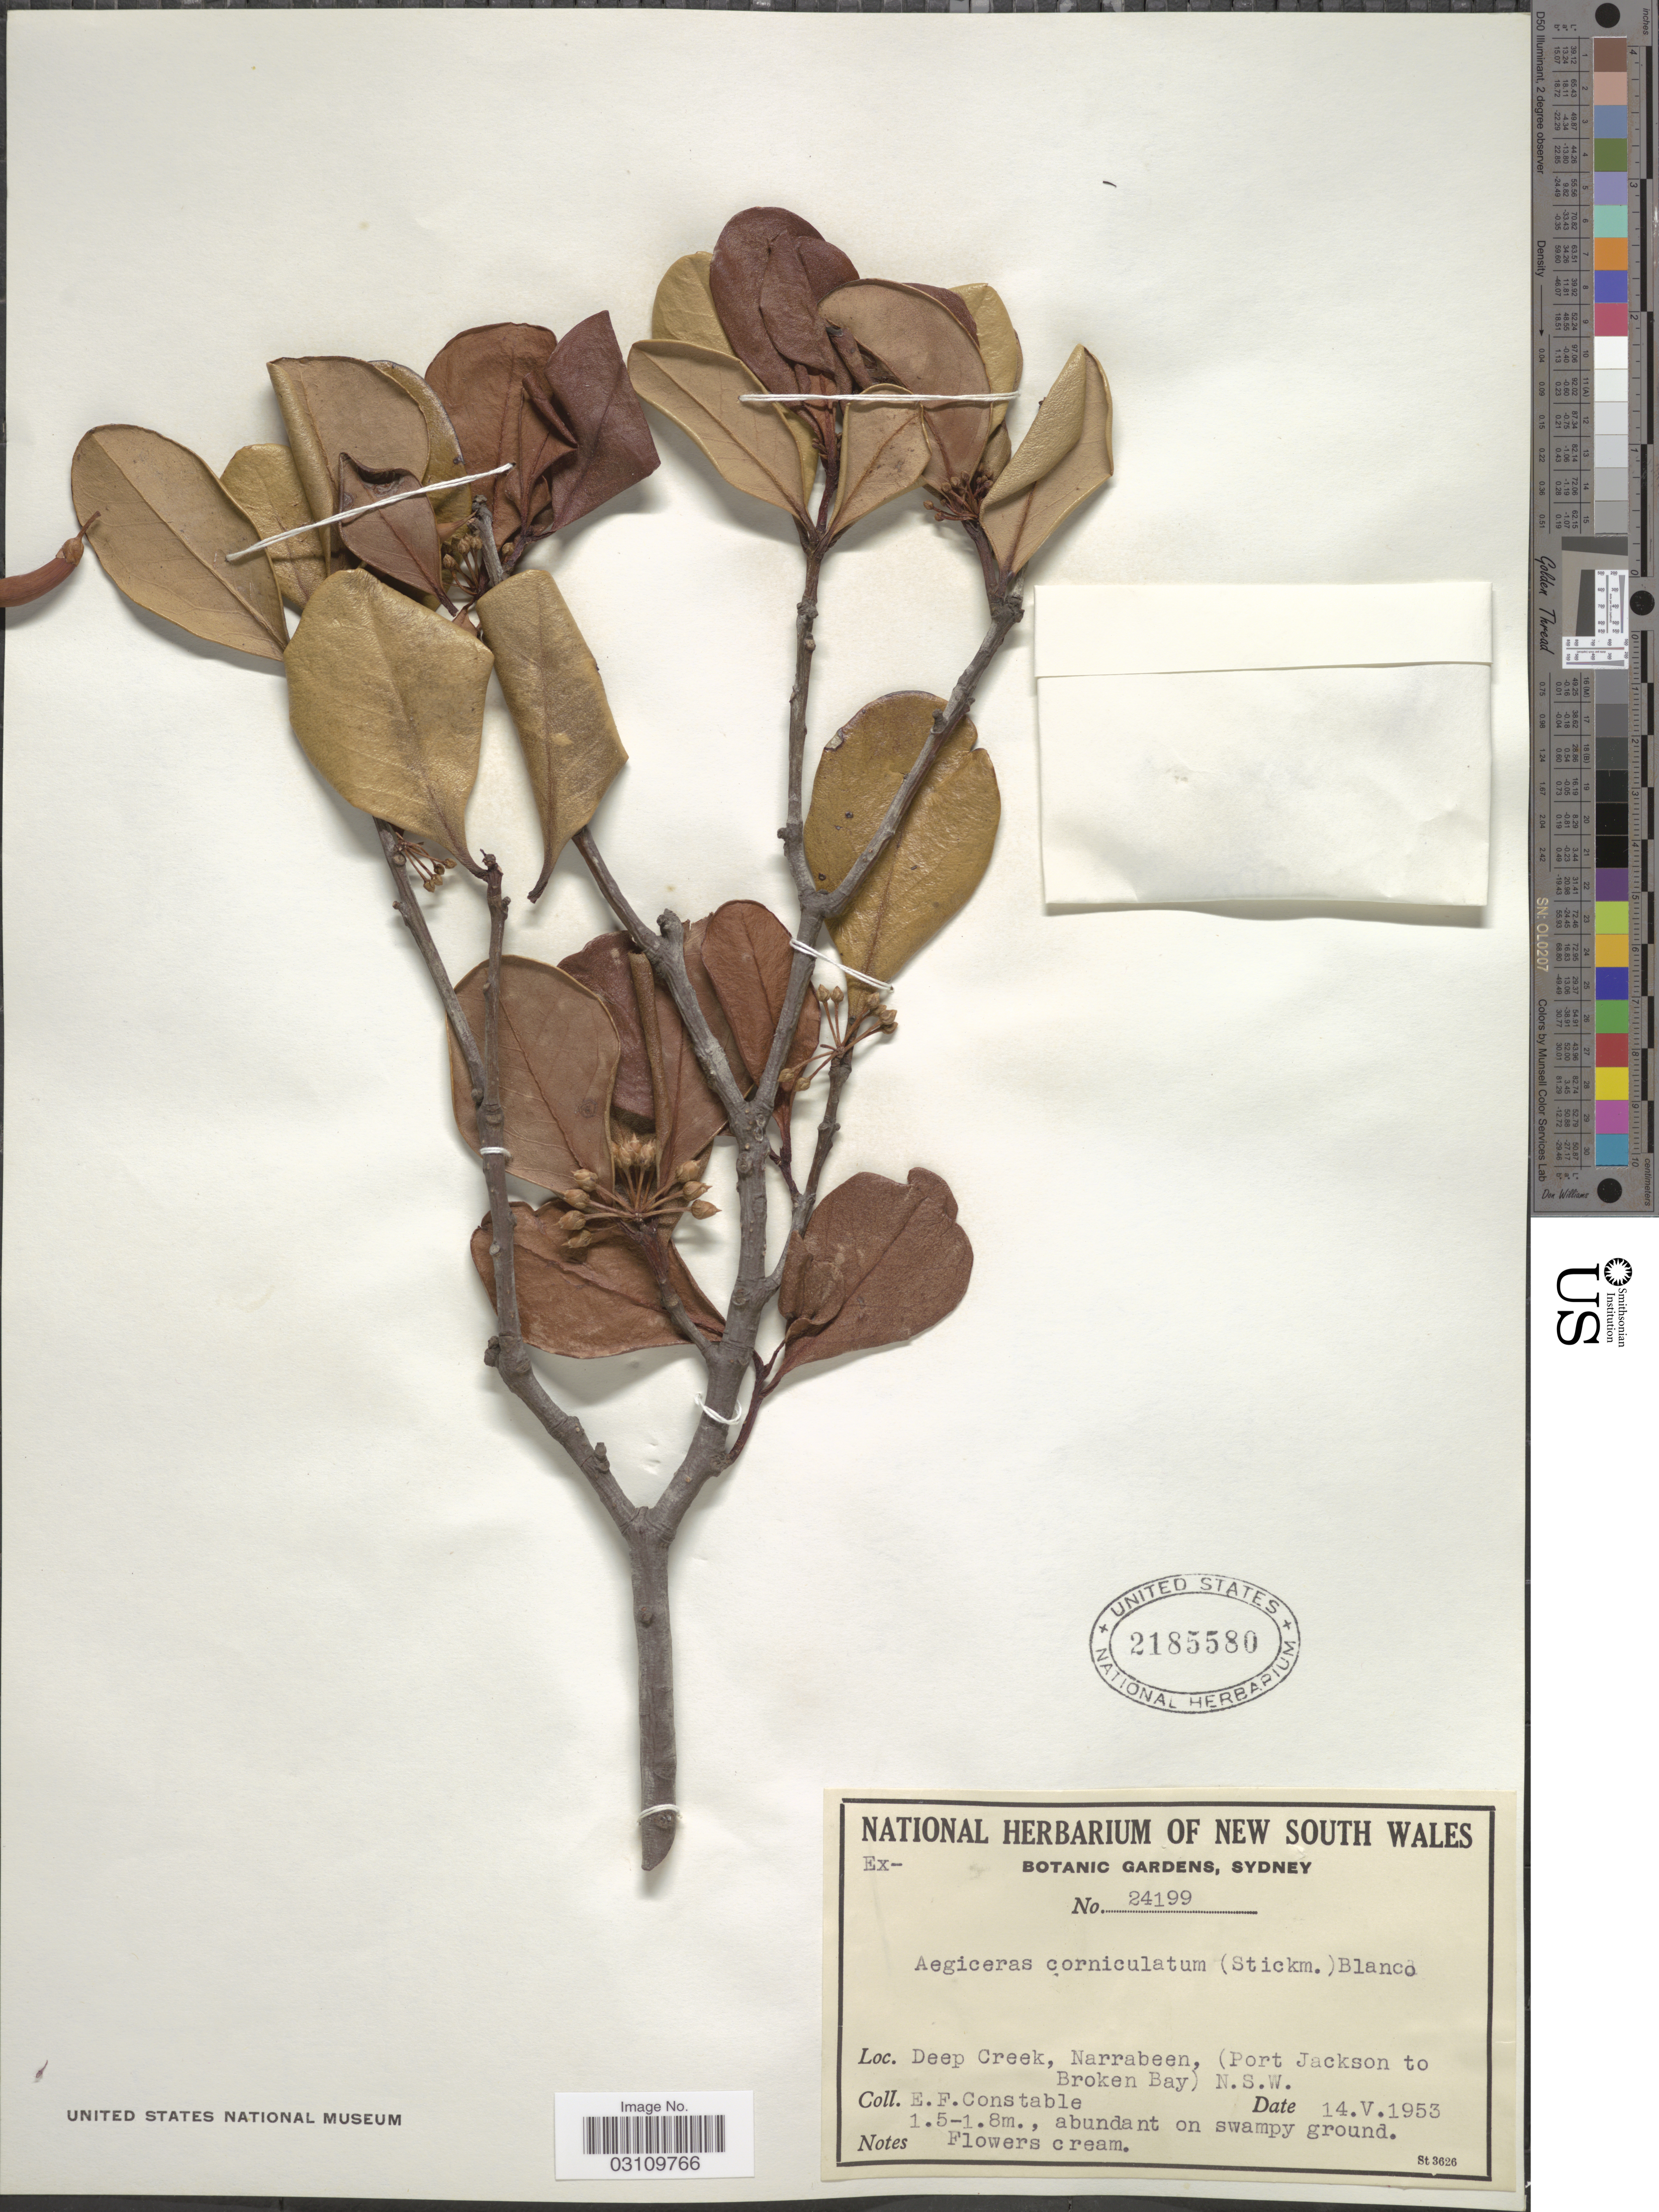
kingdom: Plantae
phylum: Tracheophyta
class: Magnoliopsida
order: Ericales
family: Primulaceae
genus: Aegiceras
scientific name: Aegiceras corniculatum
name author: (L.) Blanco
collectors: E. F. Constable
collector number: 24199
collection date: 1953-05-14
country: Australia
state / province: New South Wales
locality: Deep Creek, Narrabeen, (Port Jackson to Broken Bay).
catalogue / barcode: US 2185580